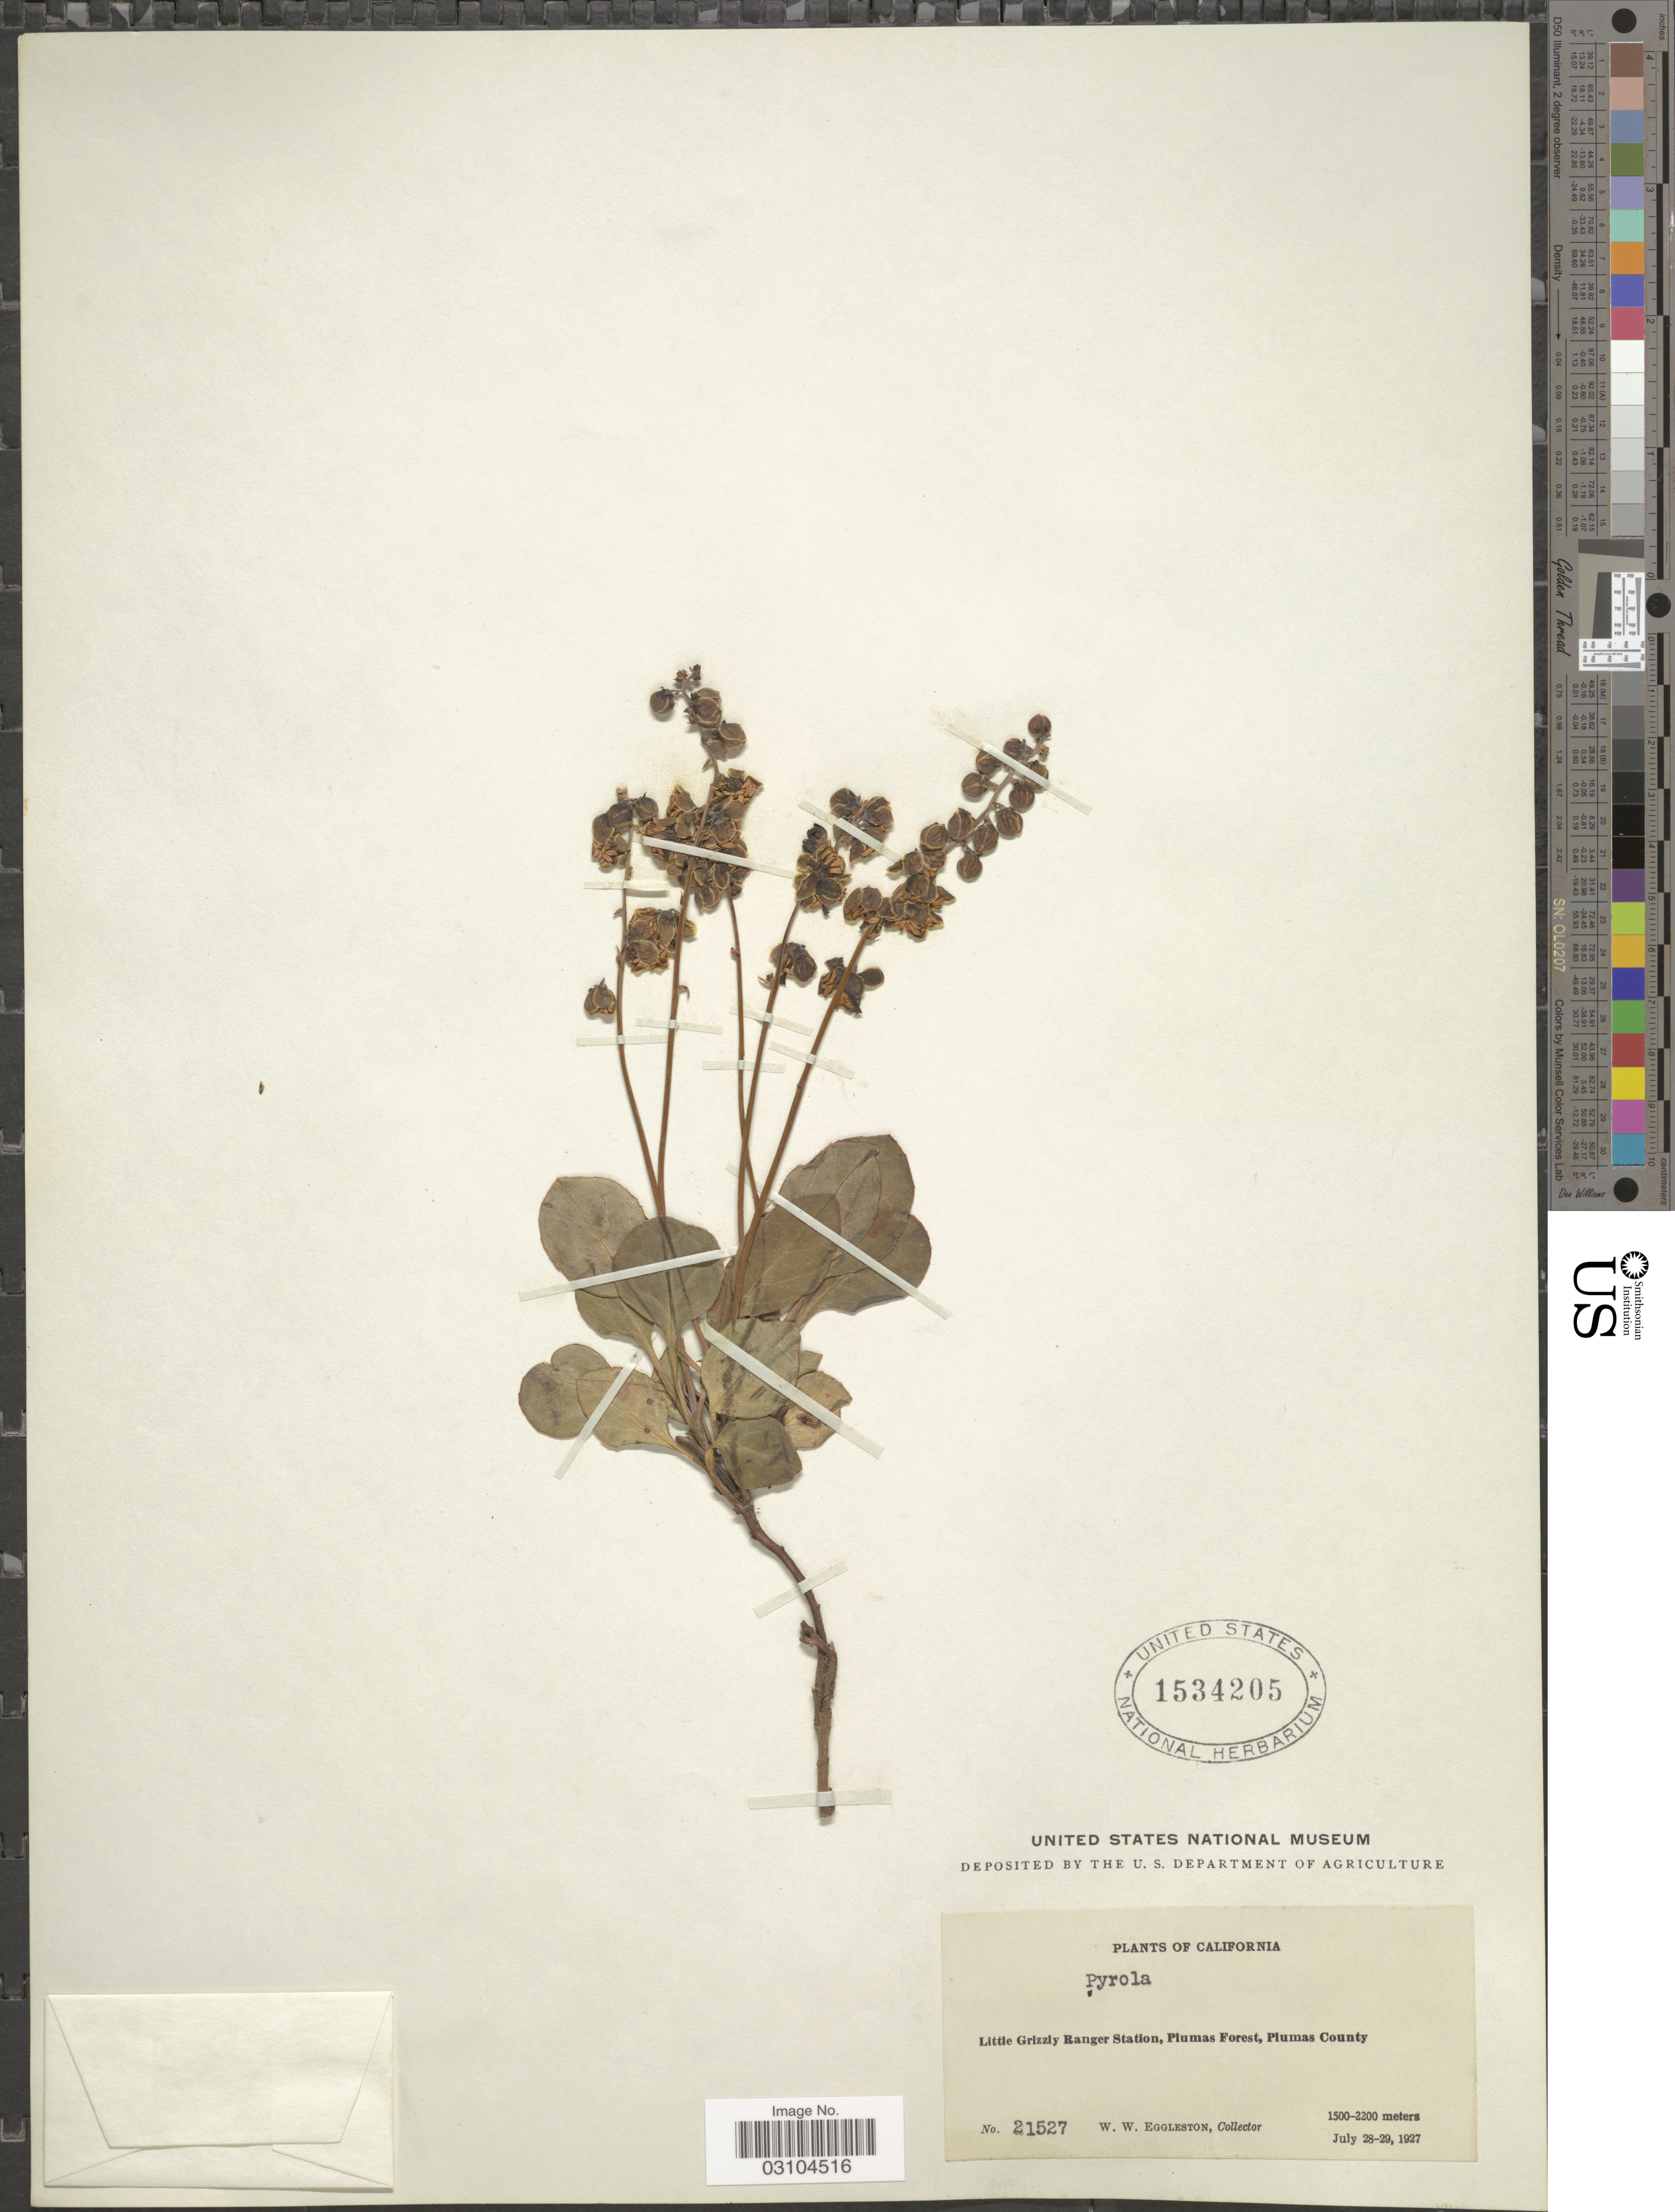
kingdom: Plantae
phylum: Tracheophyta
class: Magnoliopsida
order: Ericales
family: Ericaceae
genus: Pyrola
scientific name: Pyrola sp.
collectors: W. W. Eggleston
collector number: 21527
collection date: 1927-07-28/1927-07-29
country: United States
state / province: California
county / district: Plumas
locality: Little Grizzly Ranger Station, Plumas Forest, Plumas County.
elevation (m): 1500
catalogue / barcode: US 1534205